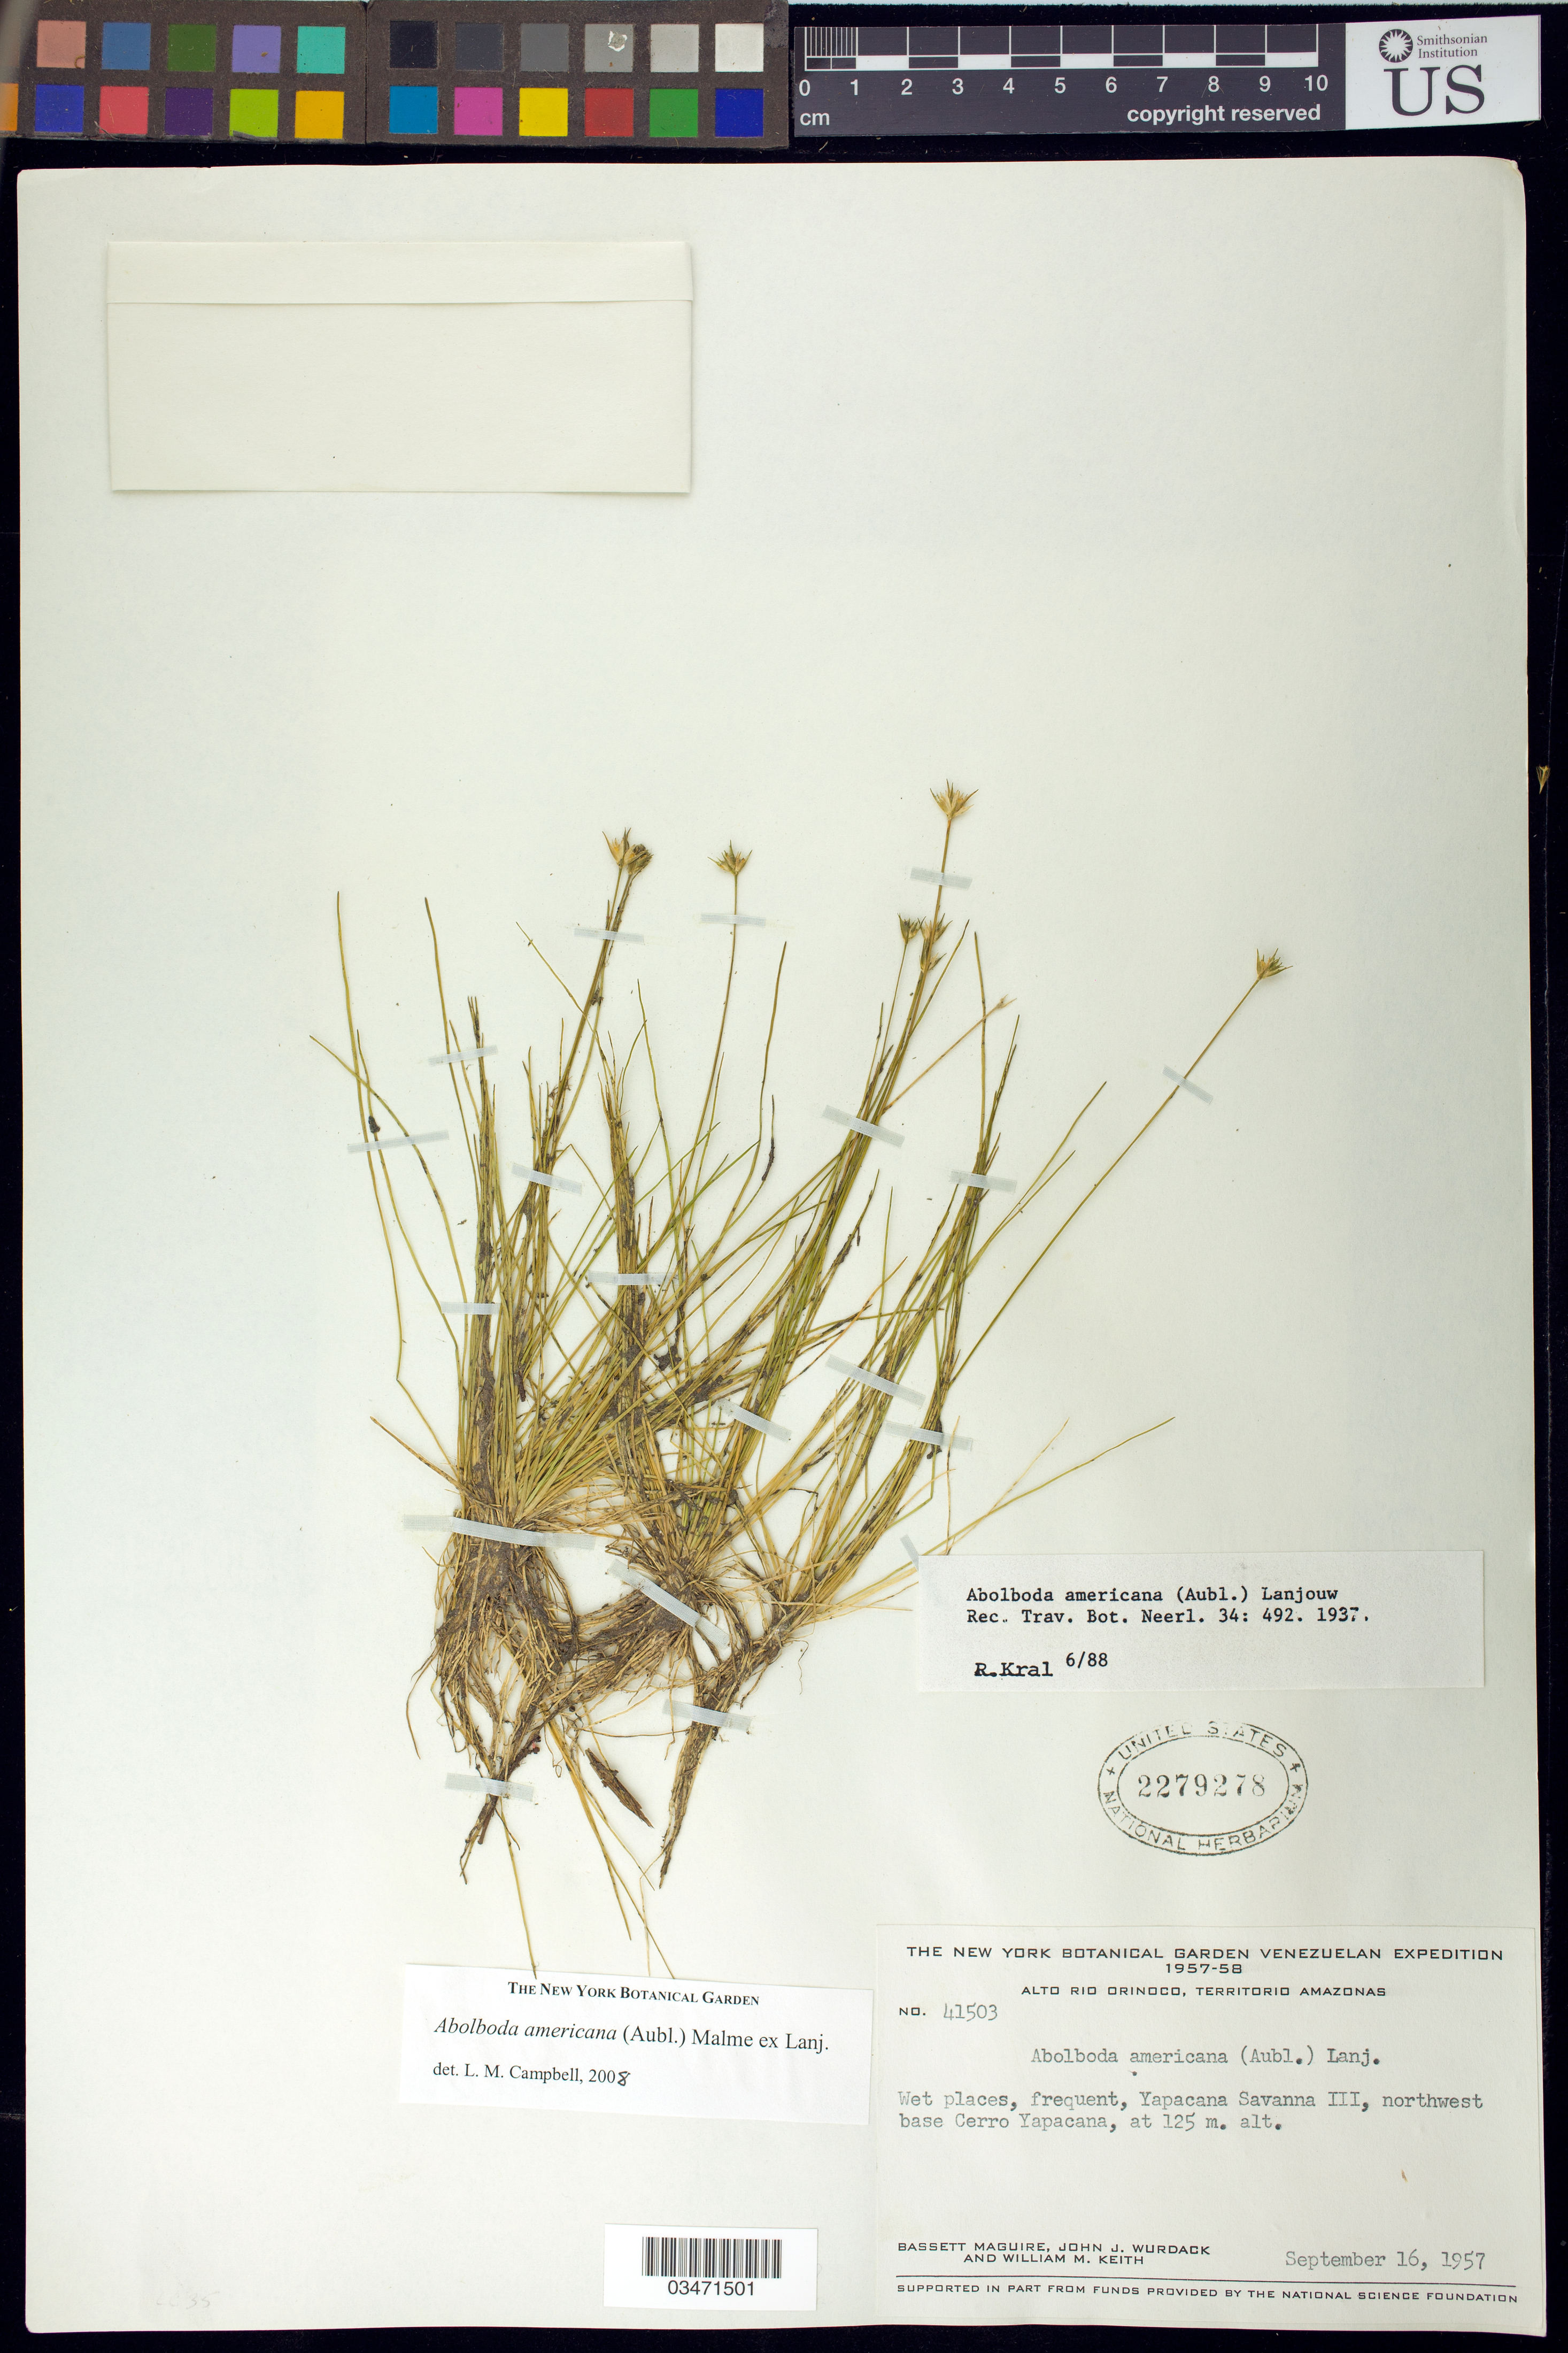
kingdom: Plantae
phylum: Tracheophyta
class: Liliopsida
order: Poales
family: Xyridaceae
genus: Abolboda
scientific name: Abolboda americana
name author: (Aubl.) Lanj.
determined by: Campbell, L. M.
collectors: B. Maguire, J. J. Wurdack & W. Keith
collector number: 41503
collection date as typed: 16 Sep 1957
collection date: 1957-09-16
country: Venezuela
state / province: Amazonas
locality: Savannas at NW base of Cerro Yapacana, Alto Rio Orinoco.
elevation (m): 125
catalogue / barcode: US 2279278